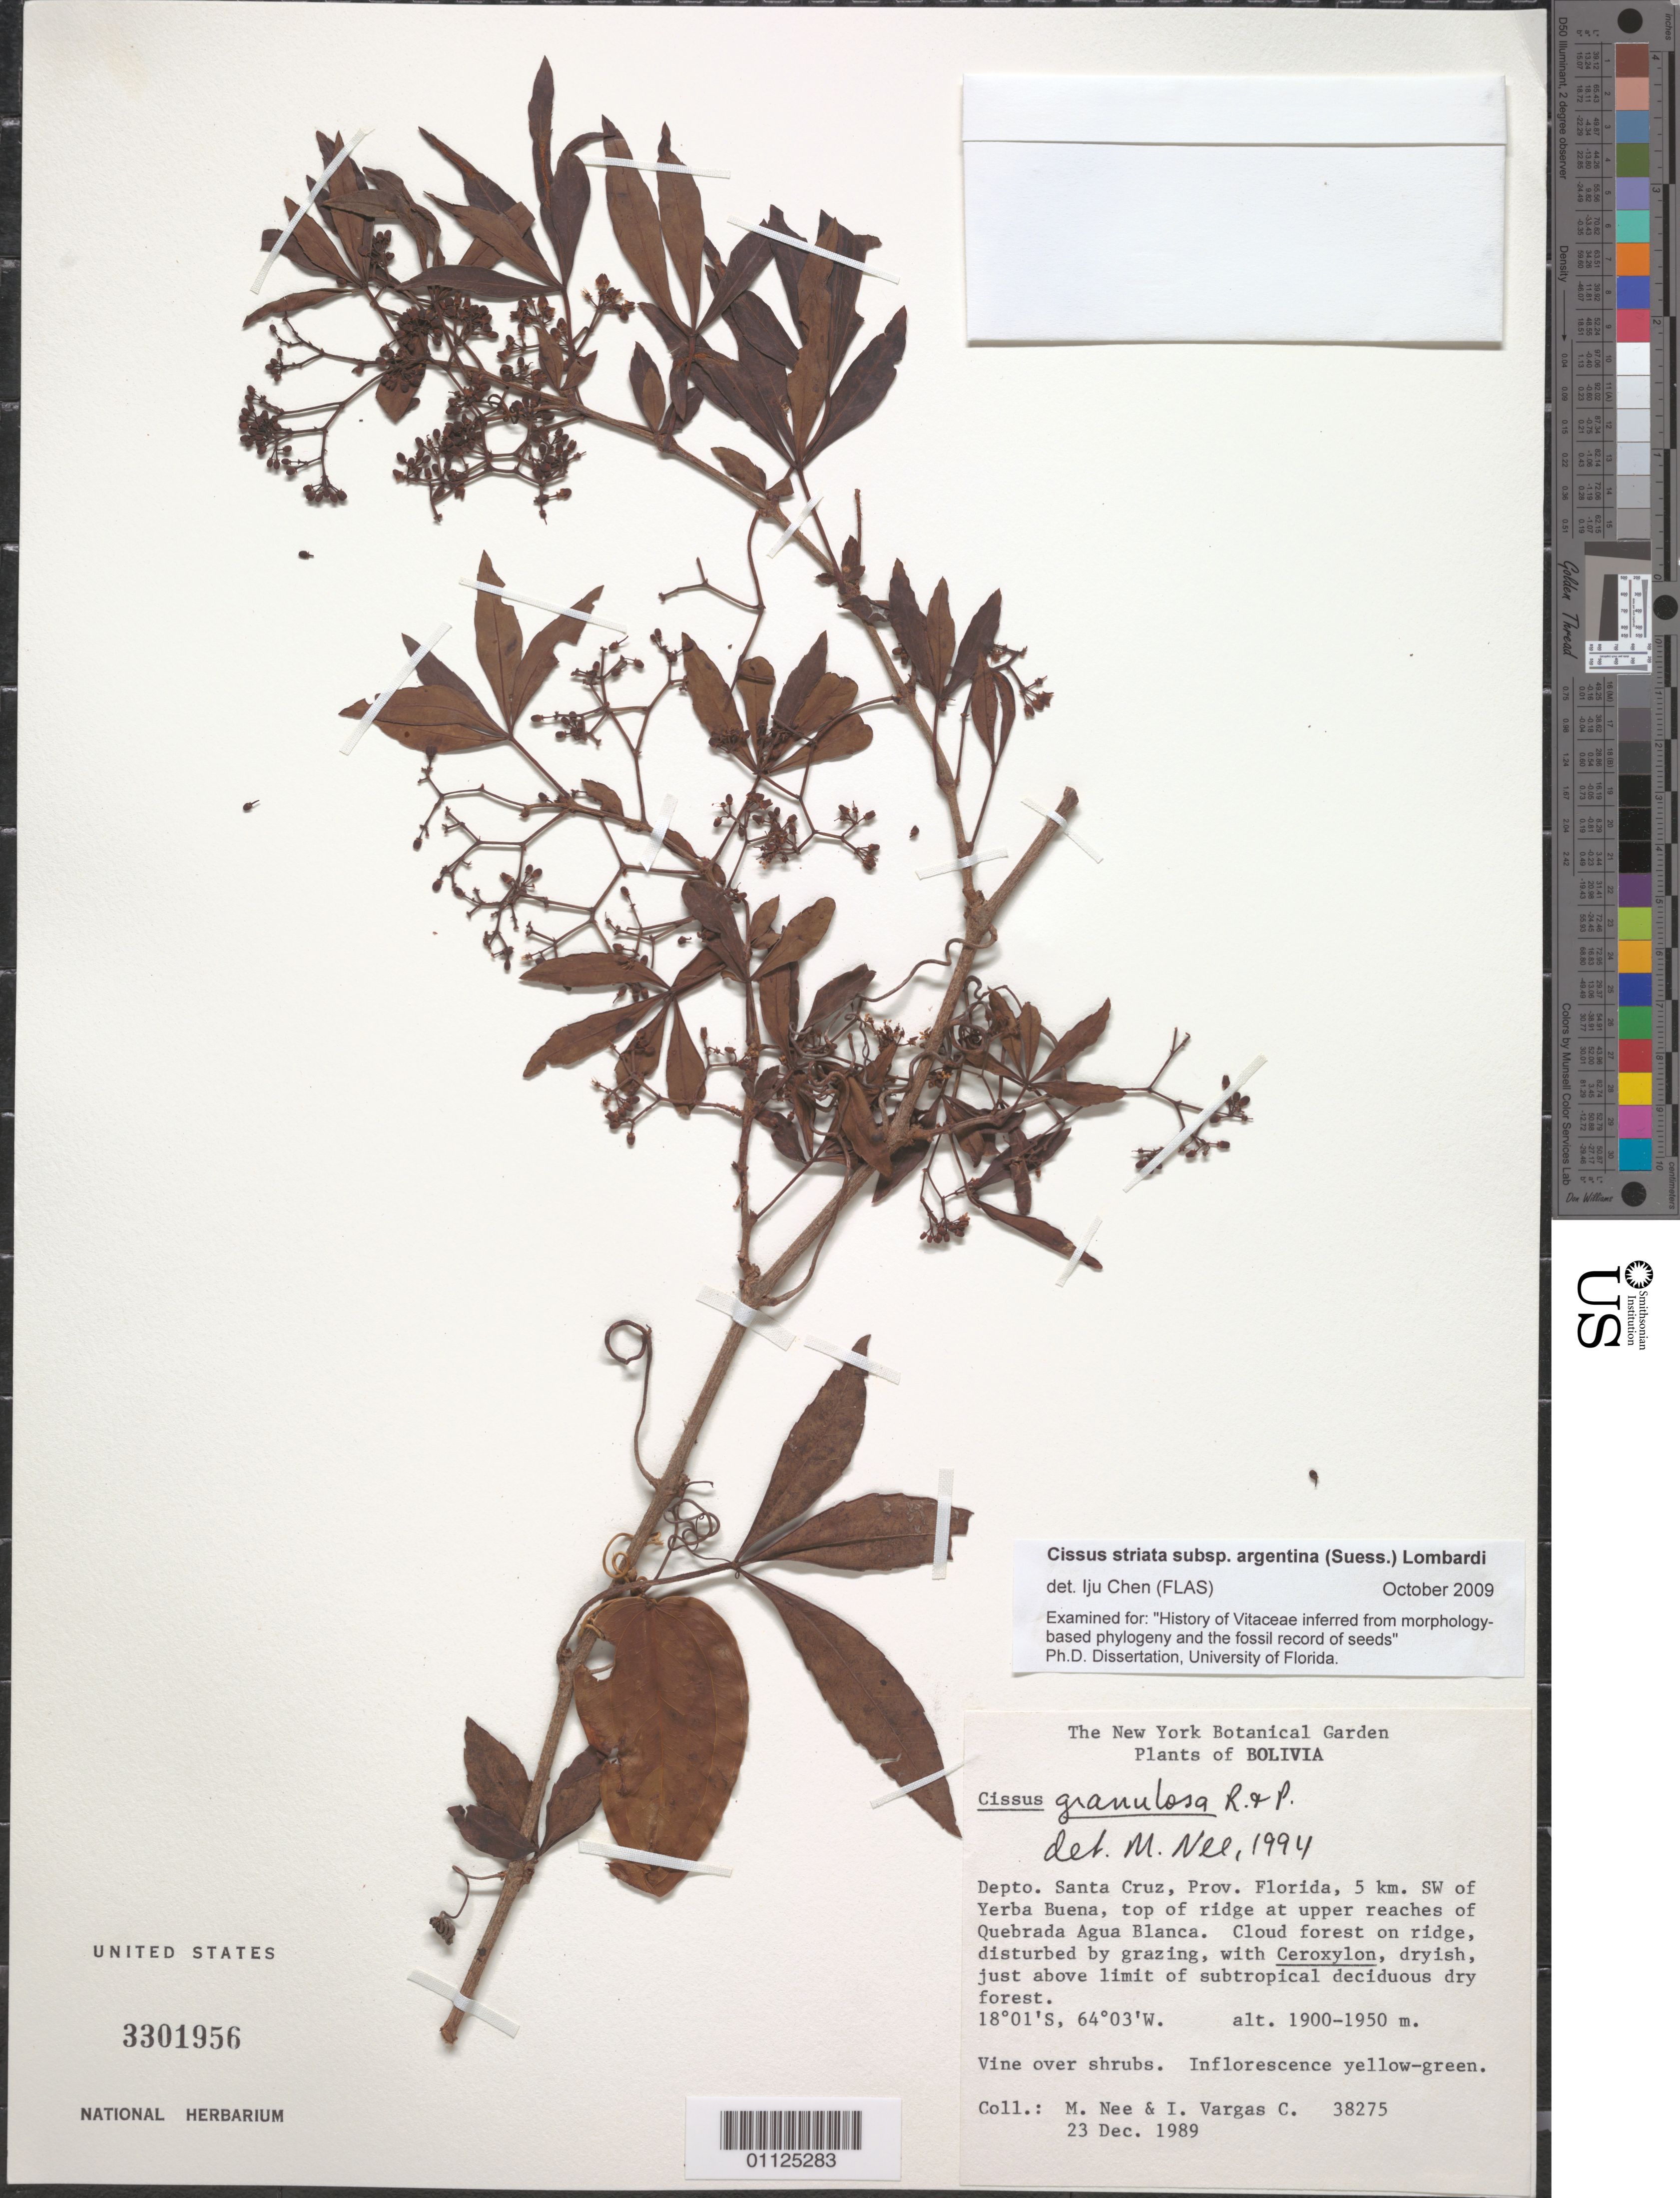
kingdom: Plantae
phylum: Tracheophyta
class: Magnoliopsida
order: Vitales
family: Vitaceae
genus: Clematicissus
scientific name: Clematicissus striata subsp. argentina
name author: (Suess.) Lombardi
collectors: M. Nee & I. G. Vargas C.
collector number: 38275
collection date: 1989-12-23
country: Bolivia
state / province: Santa Cruz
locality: Prov. Florida, 5 km SW of Yerba Buena, top of ridge at upper reaches of Quebrada Agua Blanca.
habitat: Vine over shrubs. Cloud forest on ridge, disturbed by grazing.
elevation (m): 1900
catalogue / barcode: US 3301956